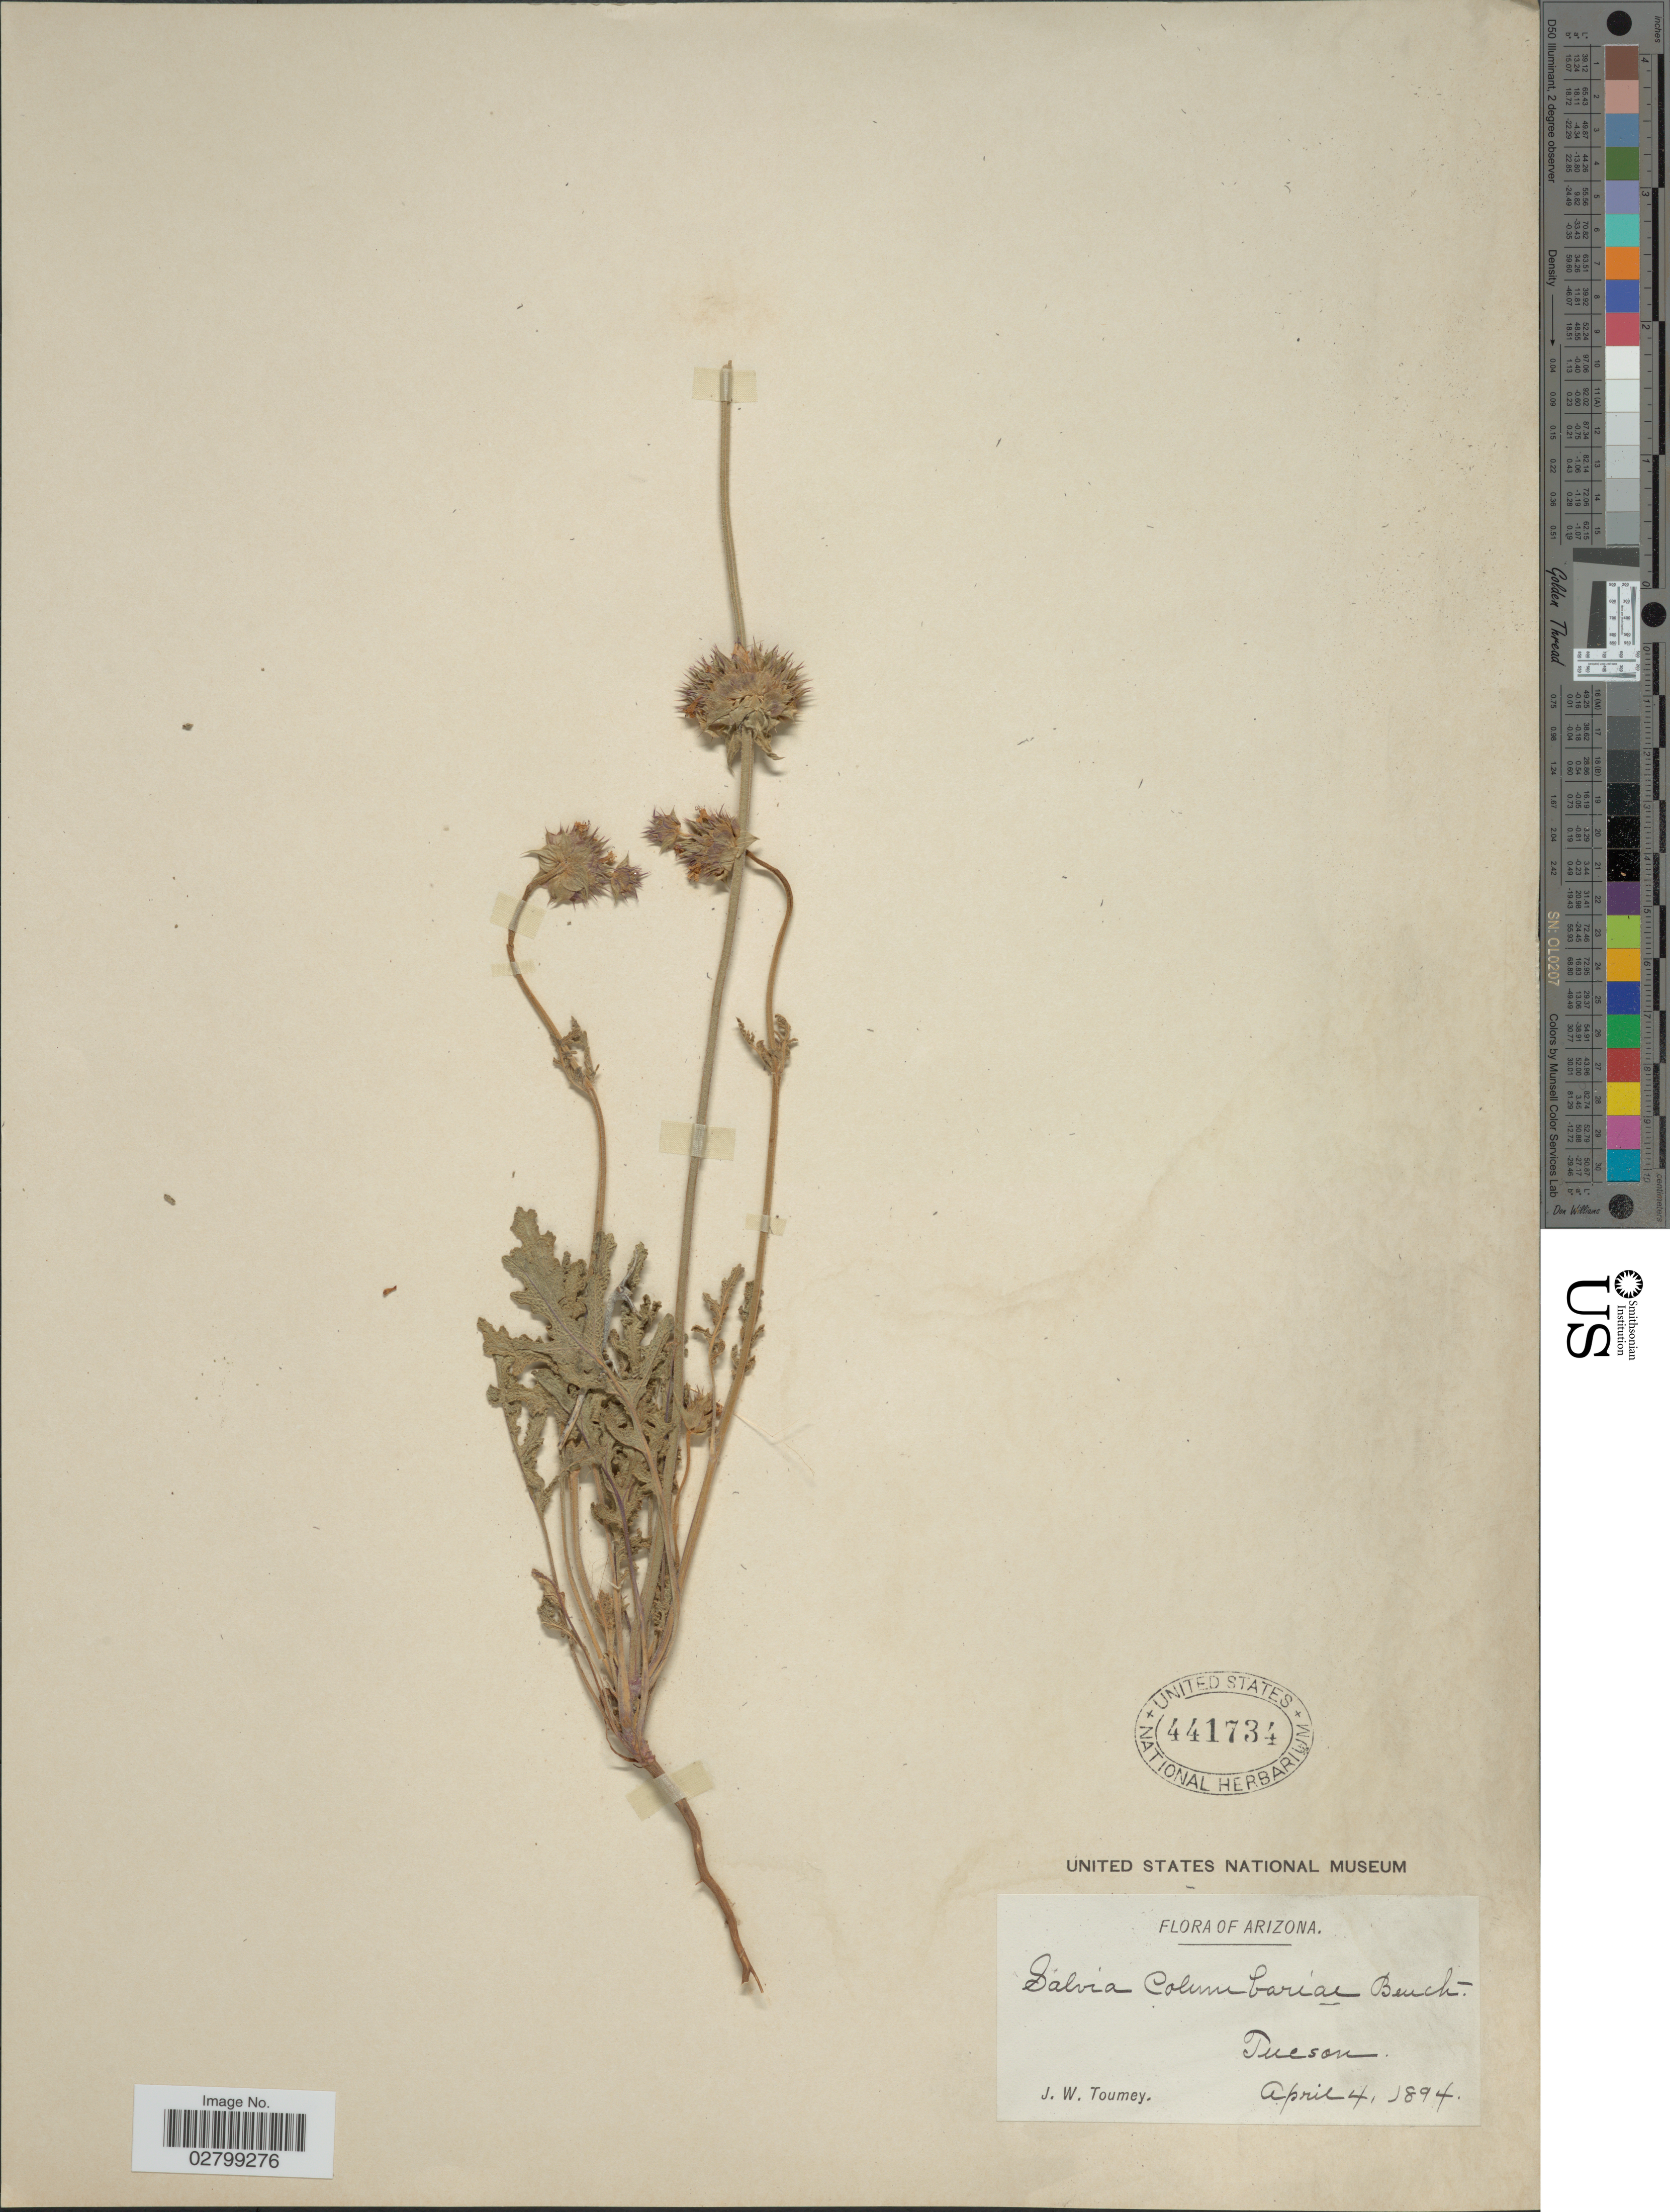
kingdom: Plantae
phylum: Tracheophyta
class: Magnoliopsida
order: Lamiales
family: Lamiaceae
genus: Salvia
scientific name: Salvia columbariae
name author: Benth.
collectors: J. W. Toumey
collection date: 1894-04-04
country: United States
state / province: Arizona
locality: Tucson.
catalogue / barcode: US 441734